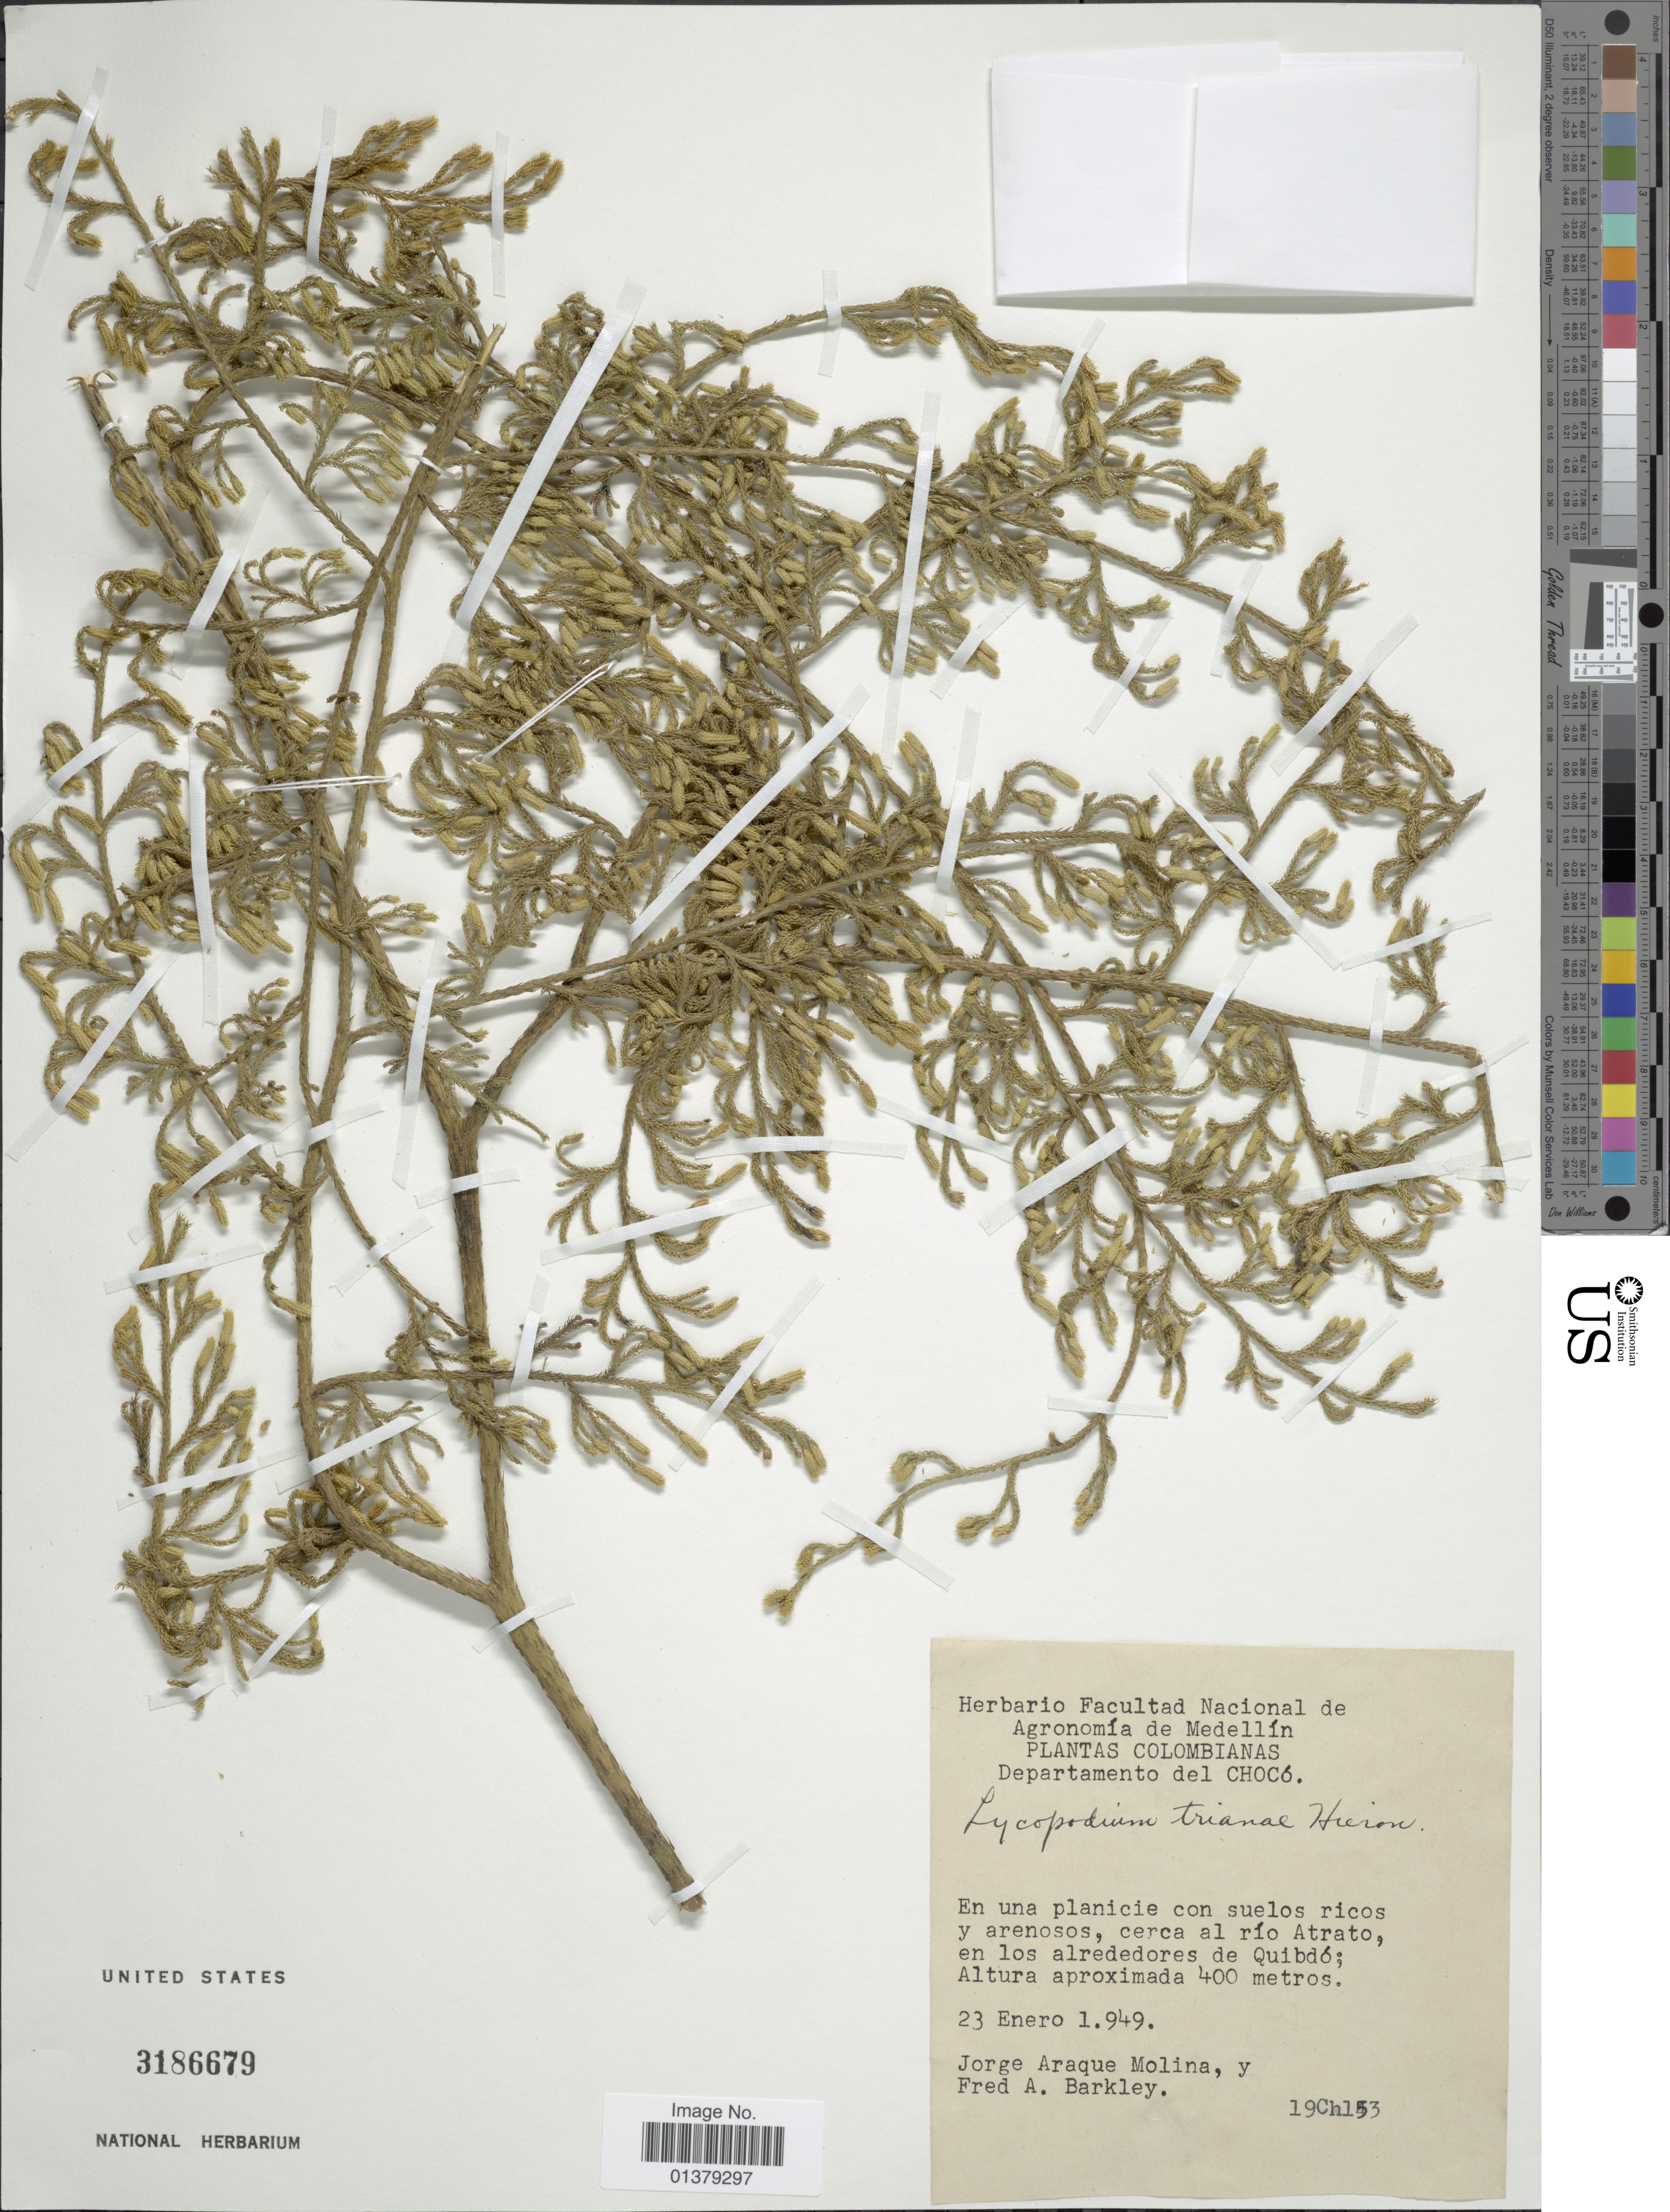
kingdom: Plantae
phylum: Tracheophyta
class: Lycopodiopsida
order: Lycopodiales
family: Lycopodiaceae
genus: Palhinhaea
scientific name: Palhinhaea trianae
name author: (Hieron.) Holub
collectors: J. A. Molina & F. A. Barkley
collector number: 19ch153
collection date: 1949-01-23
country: Colombia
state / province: Chocó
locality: En una planicie con suelos ricos y arenosos, cerca al río Atrato en los alrededores de Quibdó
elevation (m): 400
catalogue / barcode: US 3186679